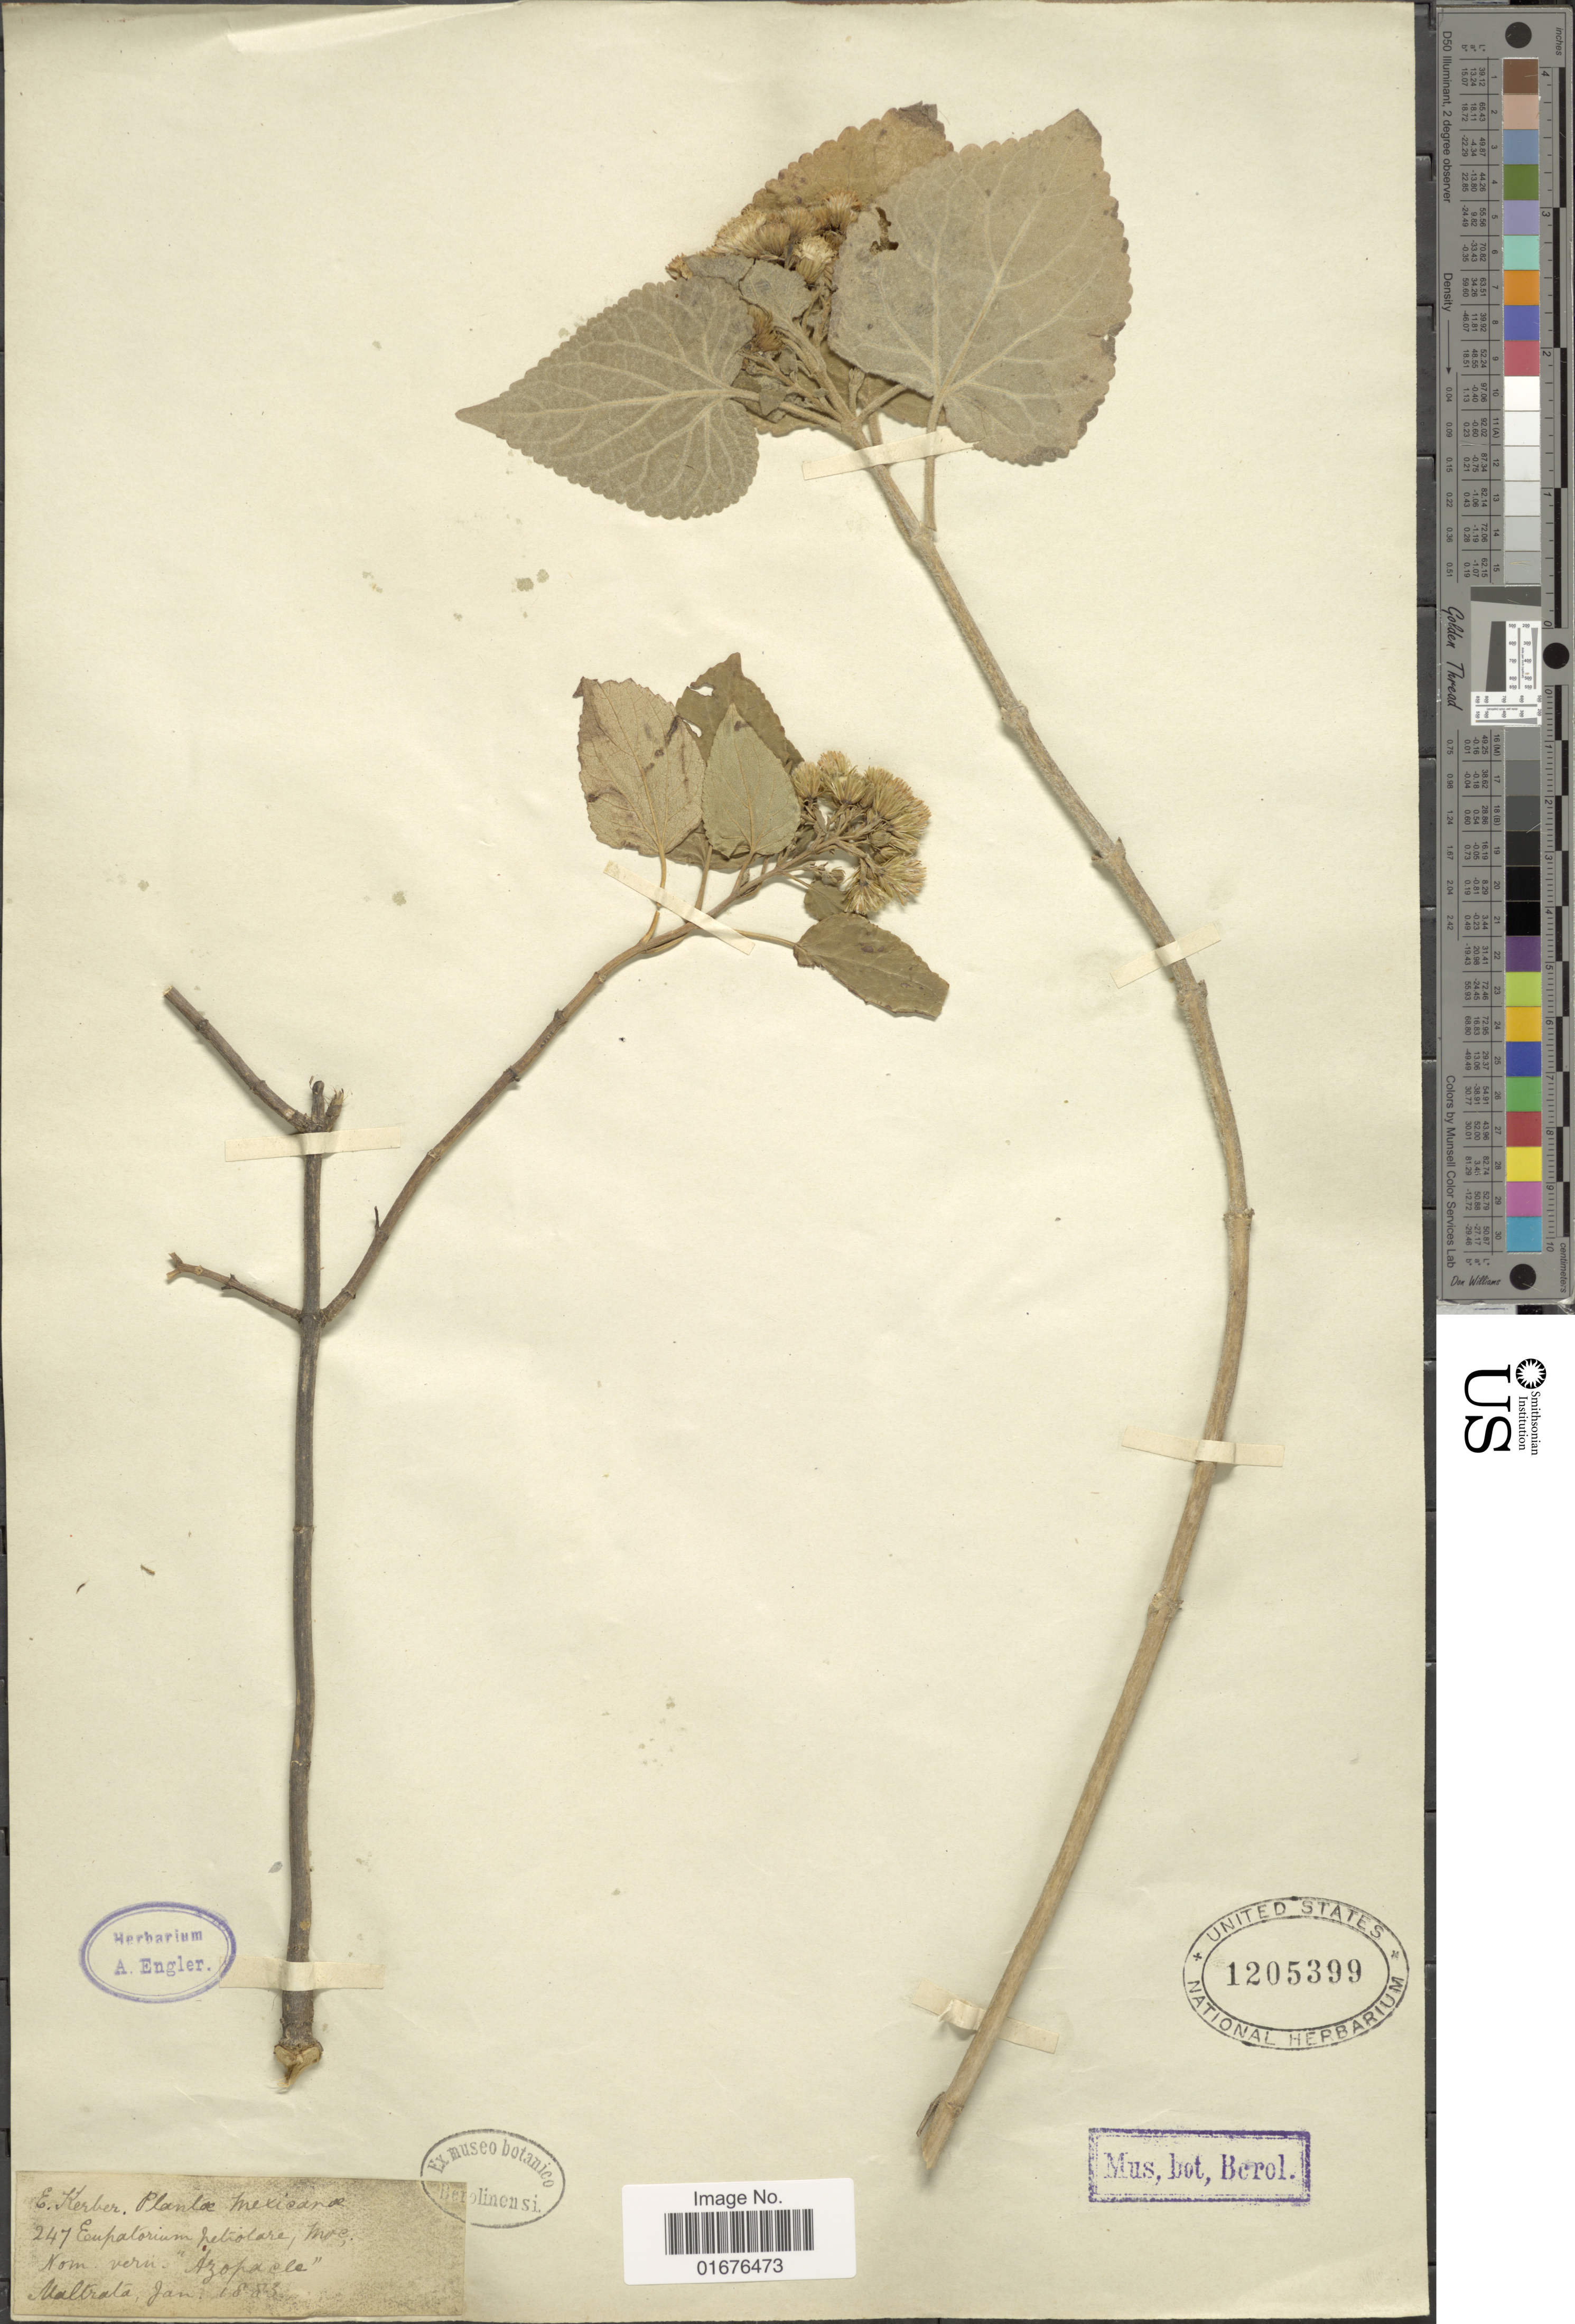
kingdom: Plantae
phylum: Tracheophyta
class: Magnoliopsida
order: Asterales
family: Asteraceae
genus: Ageratina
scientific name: Ageratina petiolaris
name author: (Moc. & Sessé ex DC.) R.M. King & H. Rob.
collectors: E. Kerber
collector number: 247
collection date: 1883-01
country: Mexico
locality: Maltrata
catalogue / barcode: US 1205399